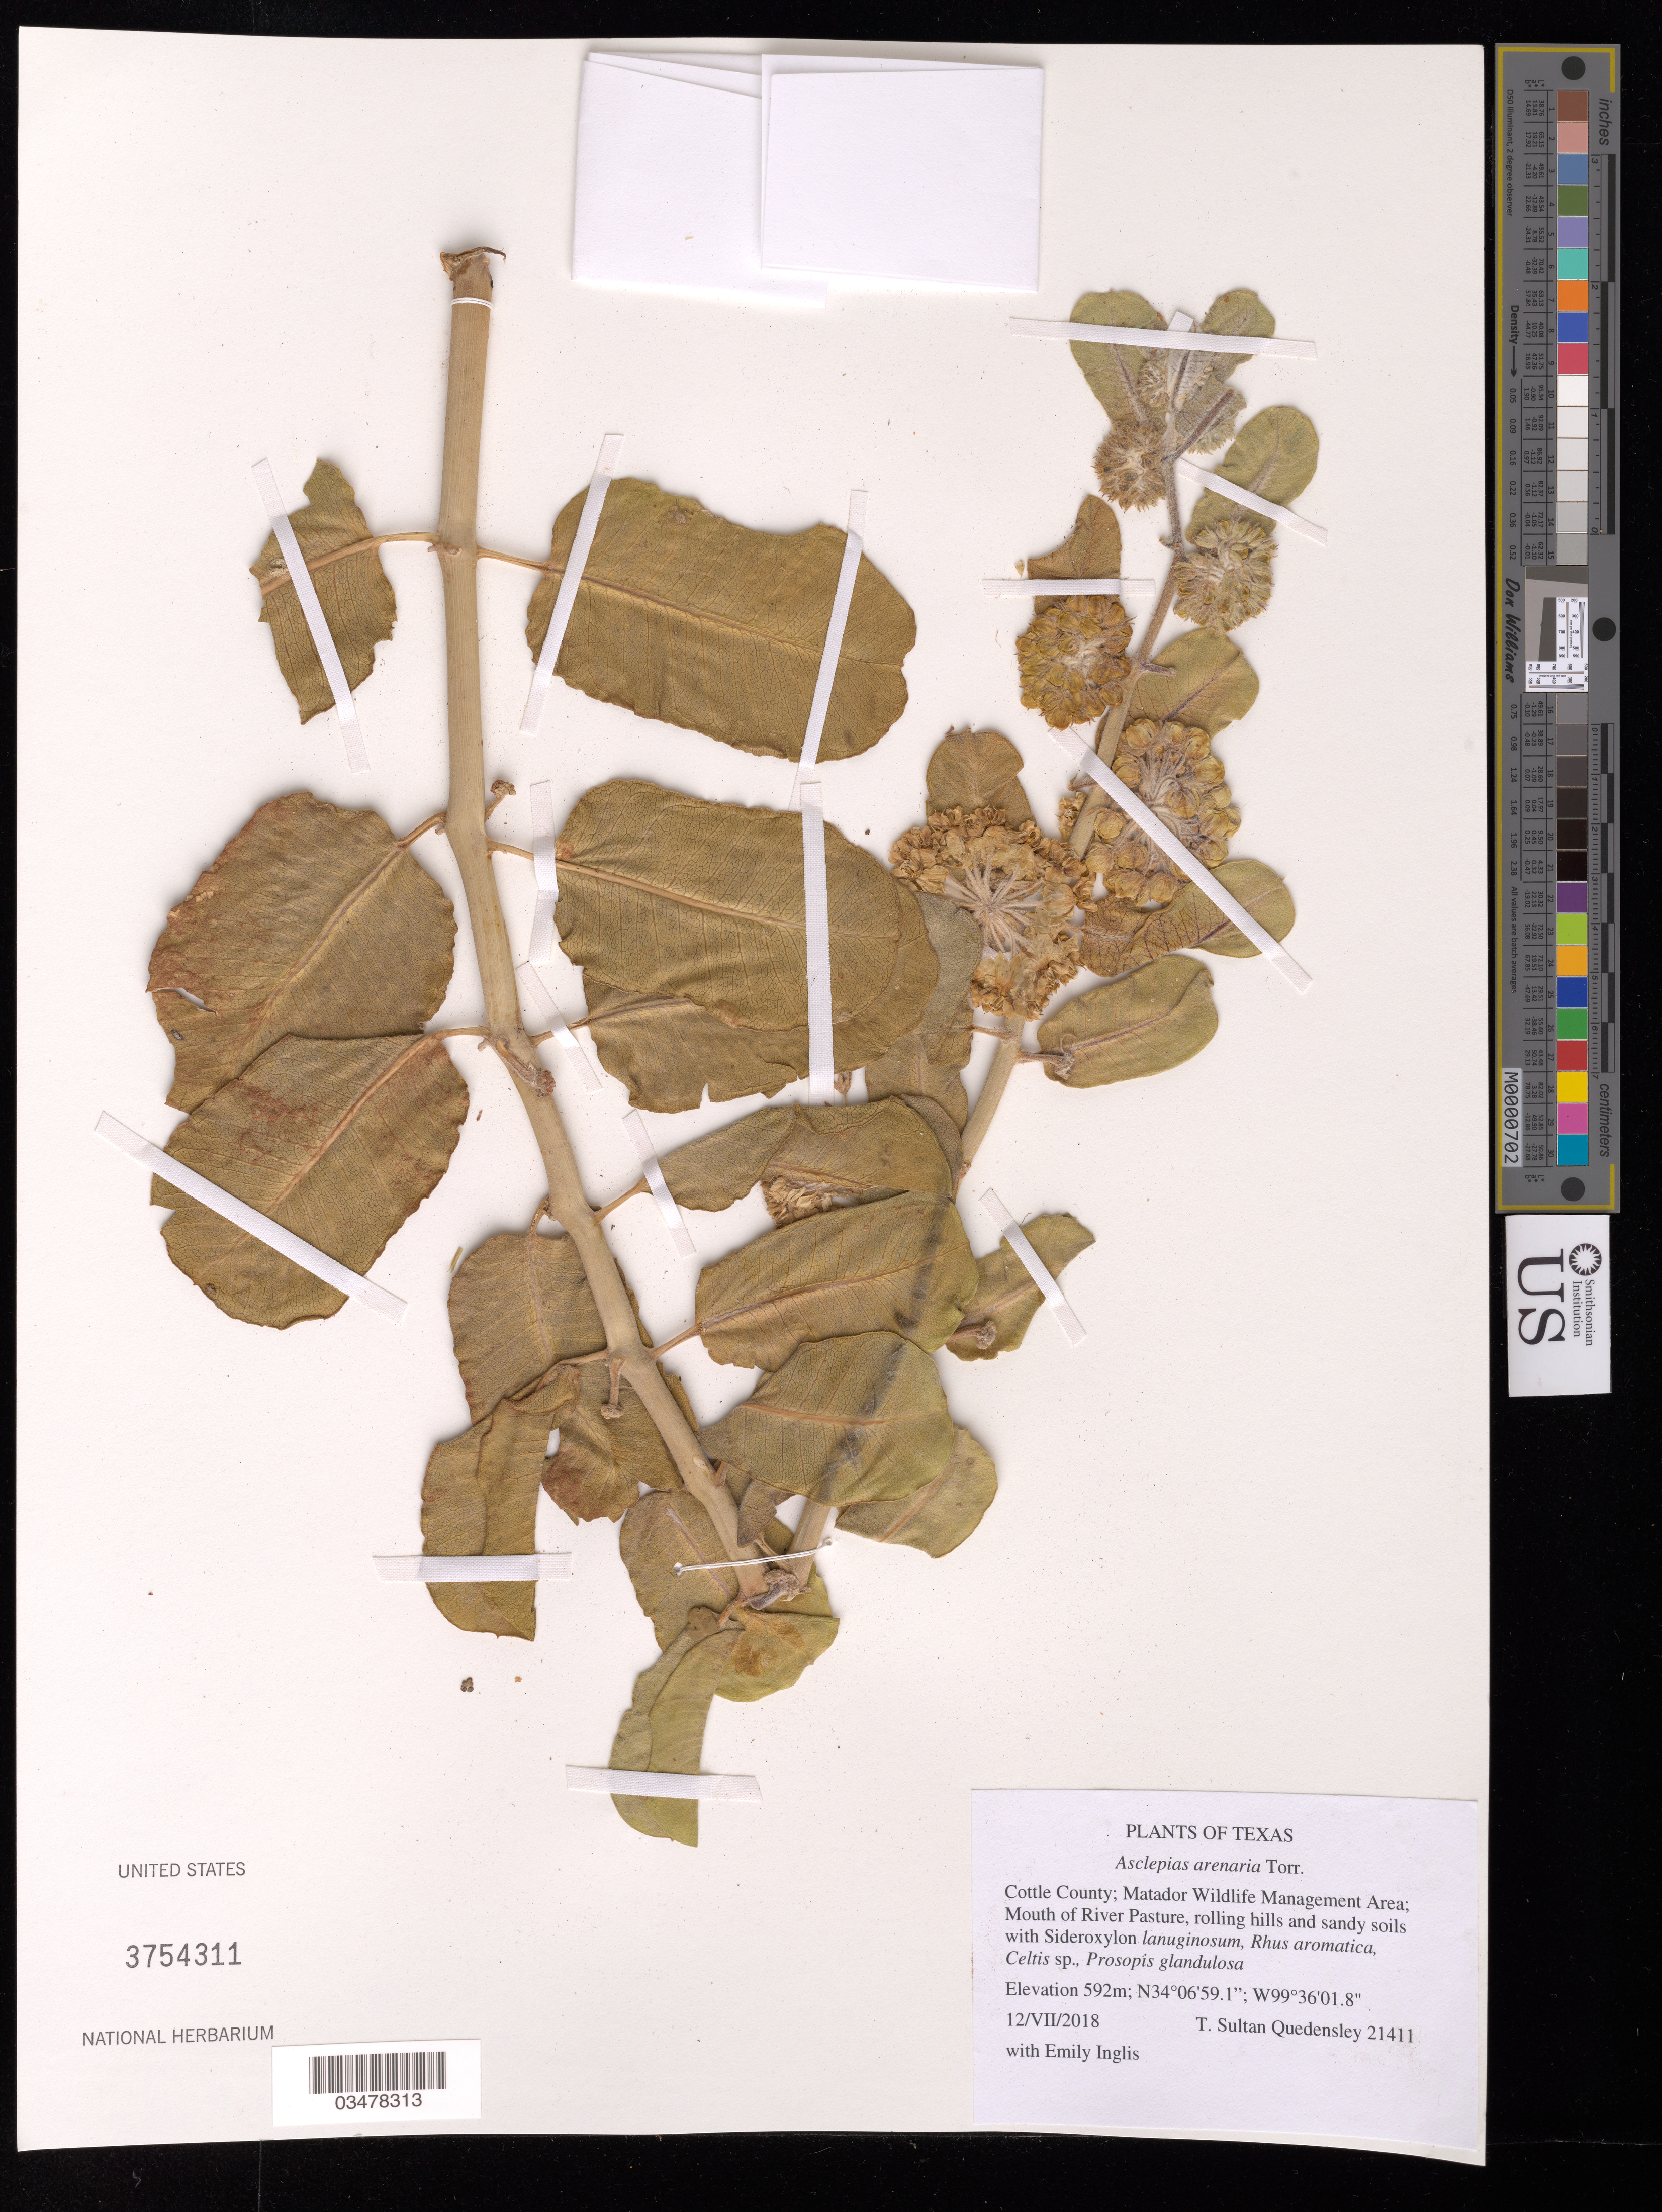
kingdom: Plantae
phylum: Tracheophyta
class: Magnoliopsida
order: Gentianales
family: Apocynaceae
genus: Asclepias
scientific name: Asclepias arenaria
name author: Torr.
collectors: T. S. Quedensley & E. Inglis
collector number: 21411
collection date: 2018-07-12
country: United States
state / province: Texas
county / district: Cottle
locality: Matador Wildlife Management Area. Mouth of River Pasture.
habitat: Rolling hills and sandy soils with Sideroxylon lanuginosum, Rhus aromatica, Celtis sp., Prosopis glandulosa.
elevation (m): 592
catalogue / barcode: US 3754311